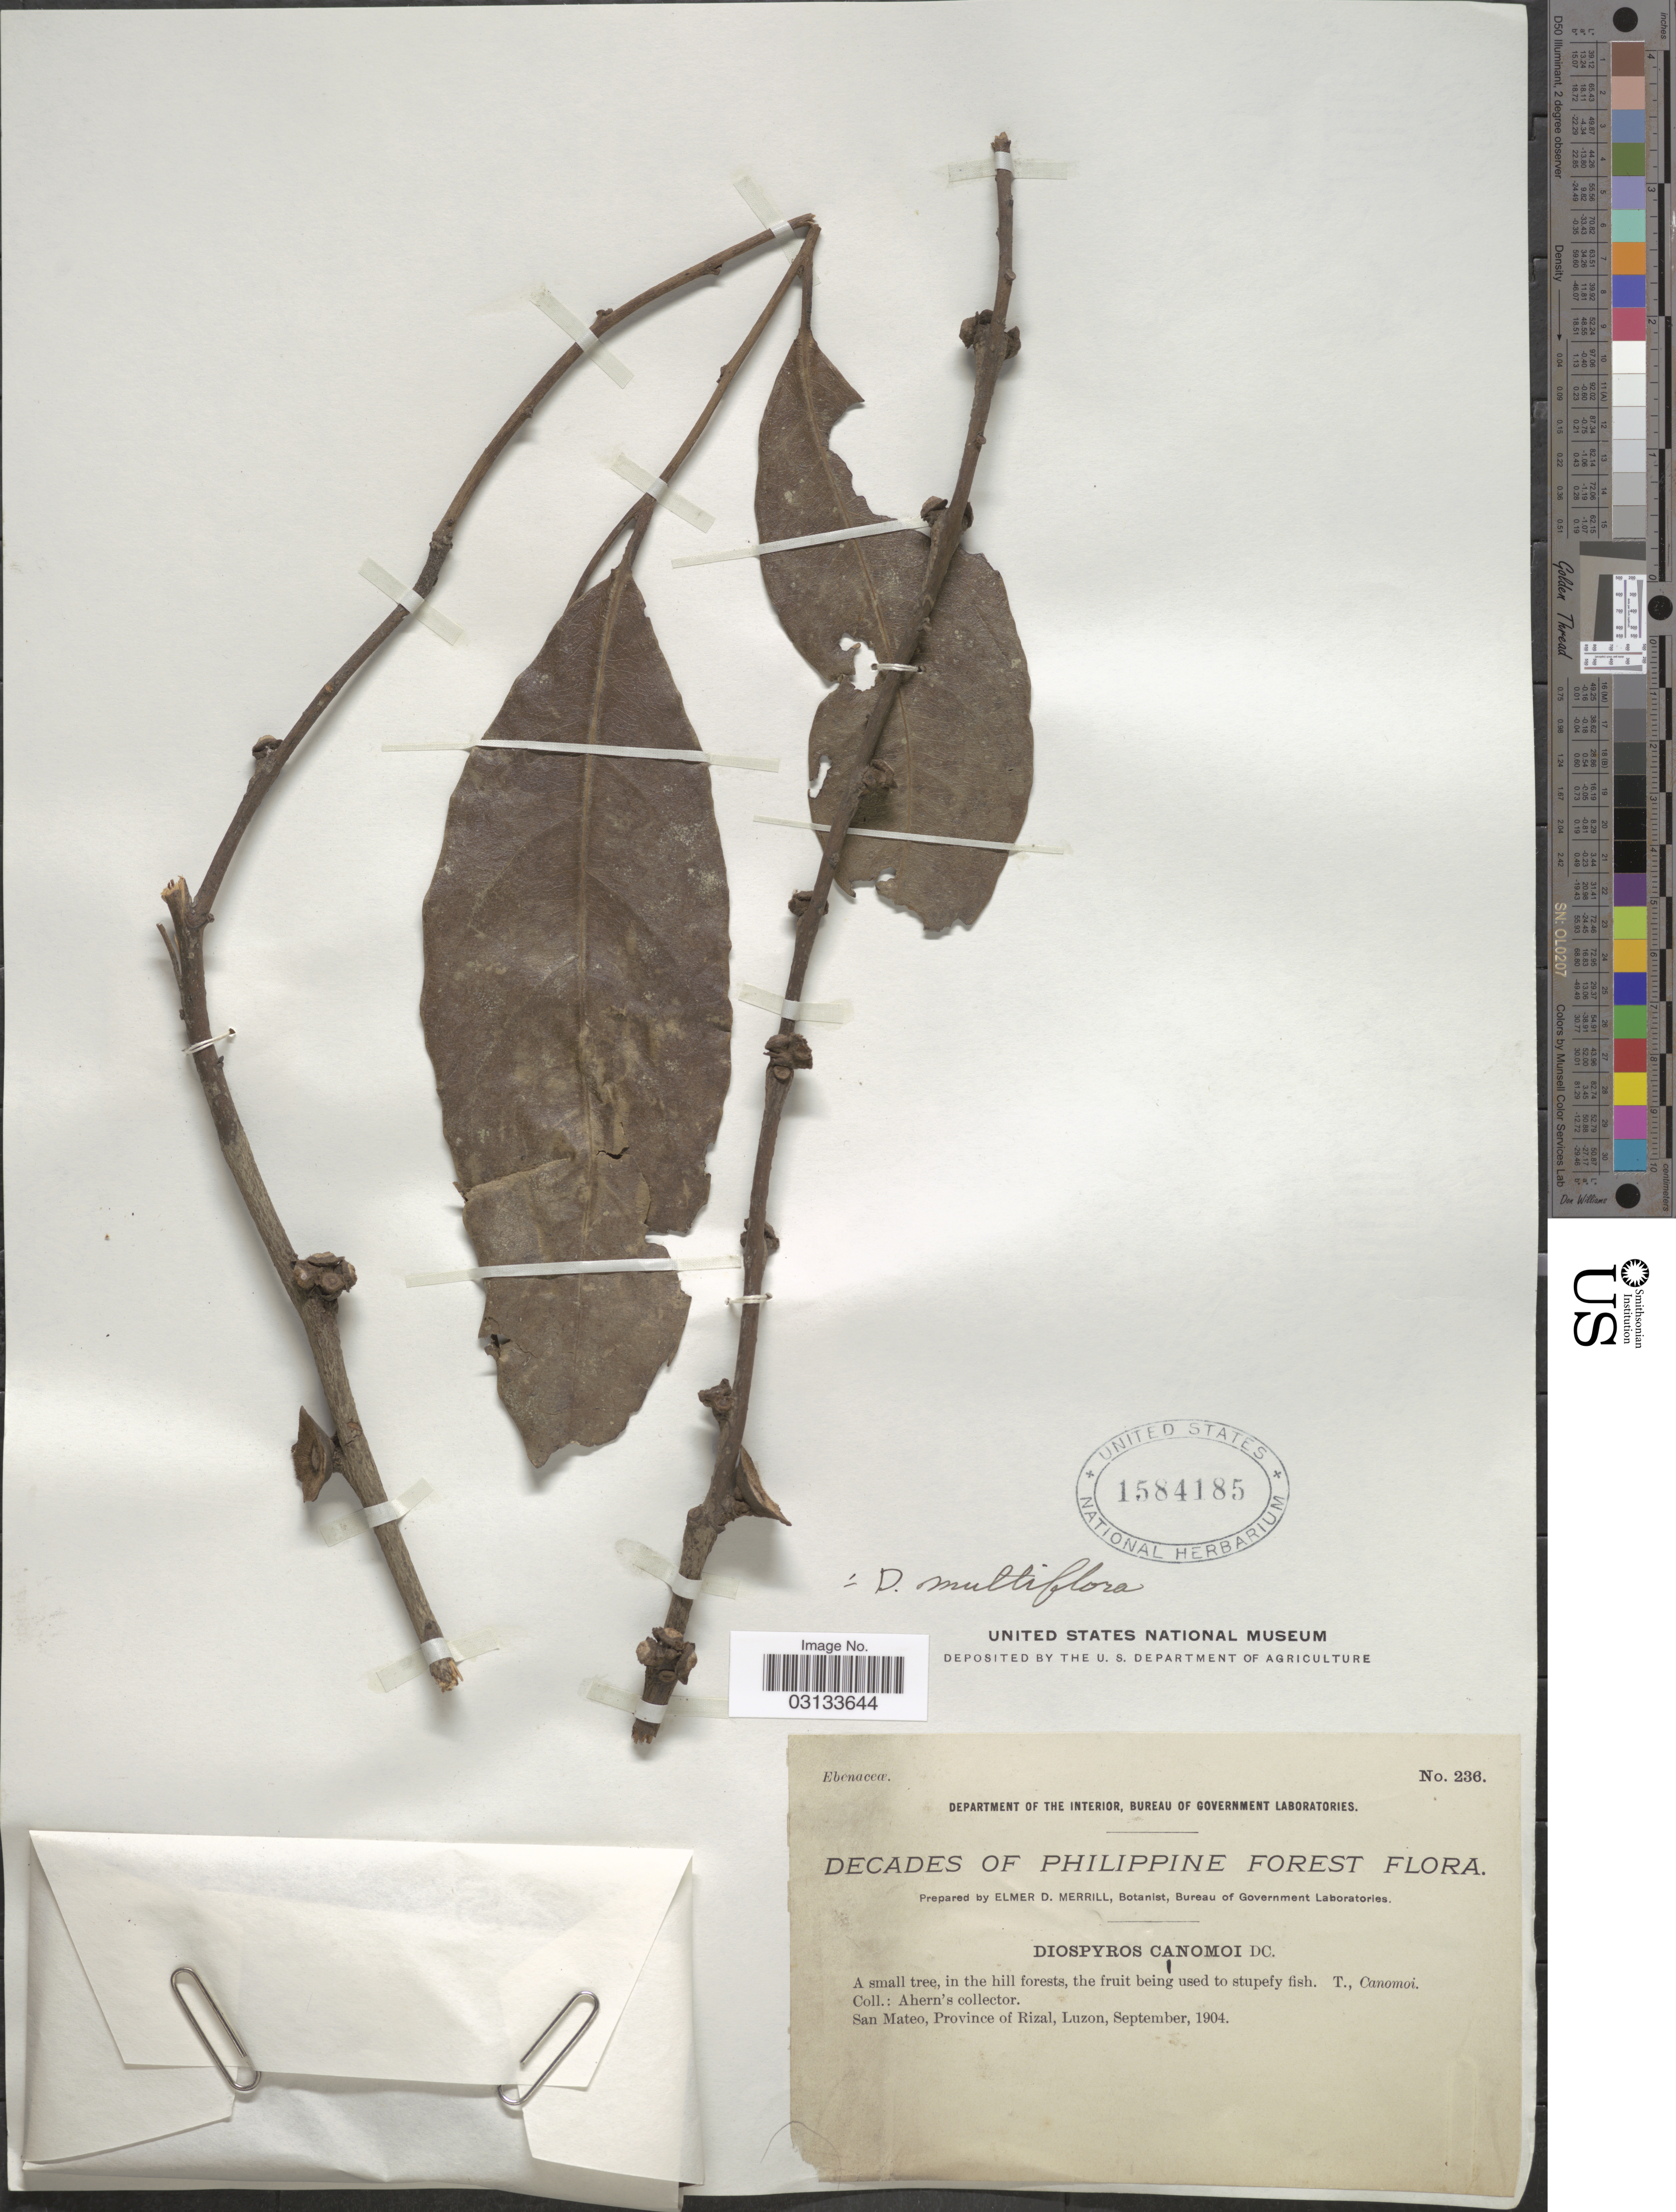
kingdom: Plantae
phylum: Tracheophyta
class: Magnoliopsida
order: Ericales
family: Ebenaceae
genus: Diospyros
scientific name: Diospyros multiflora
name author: Blanco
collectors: Ahern's collector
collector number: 236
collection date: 1904-09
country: Philippines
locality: Philippine Forest. San Mateo, Province of Rizal, Luzon.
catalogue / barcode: US 1584185